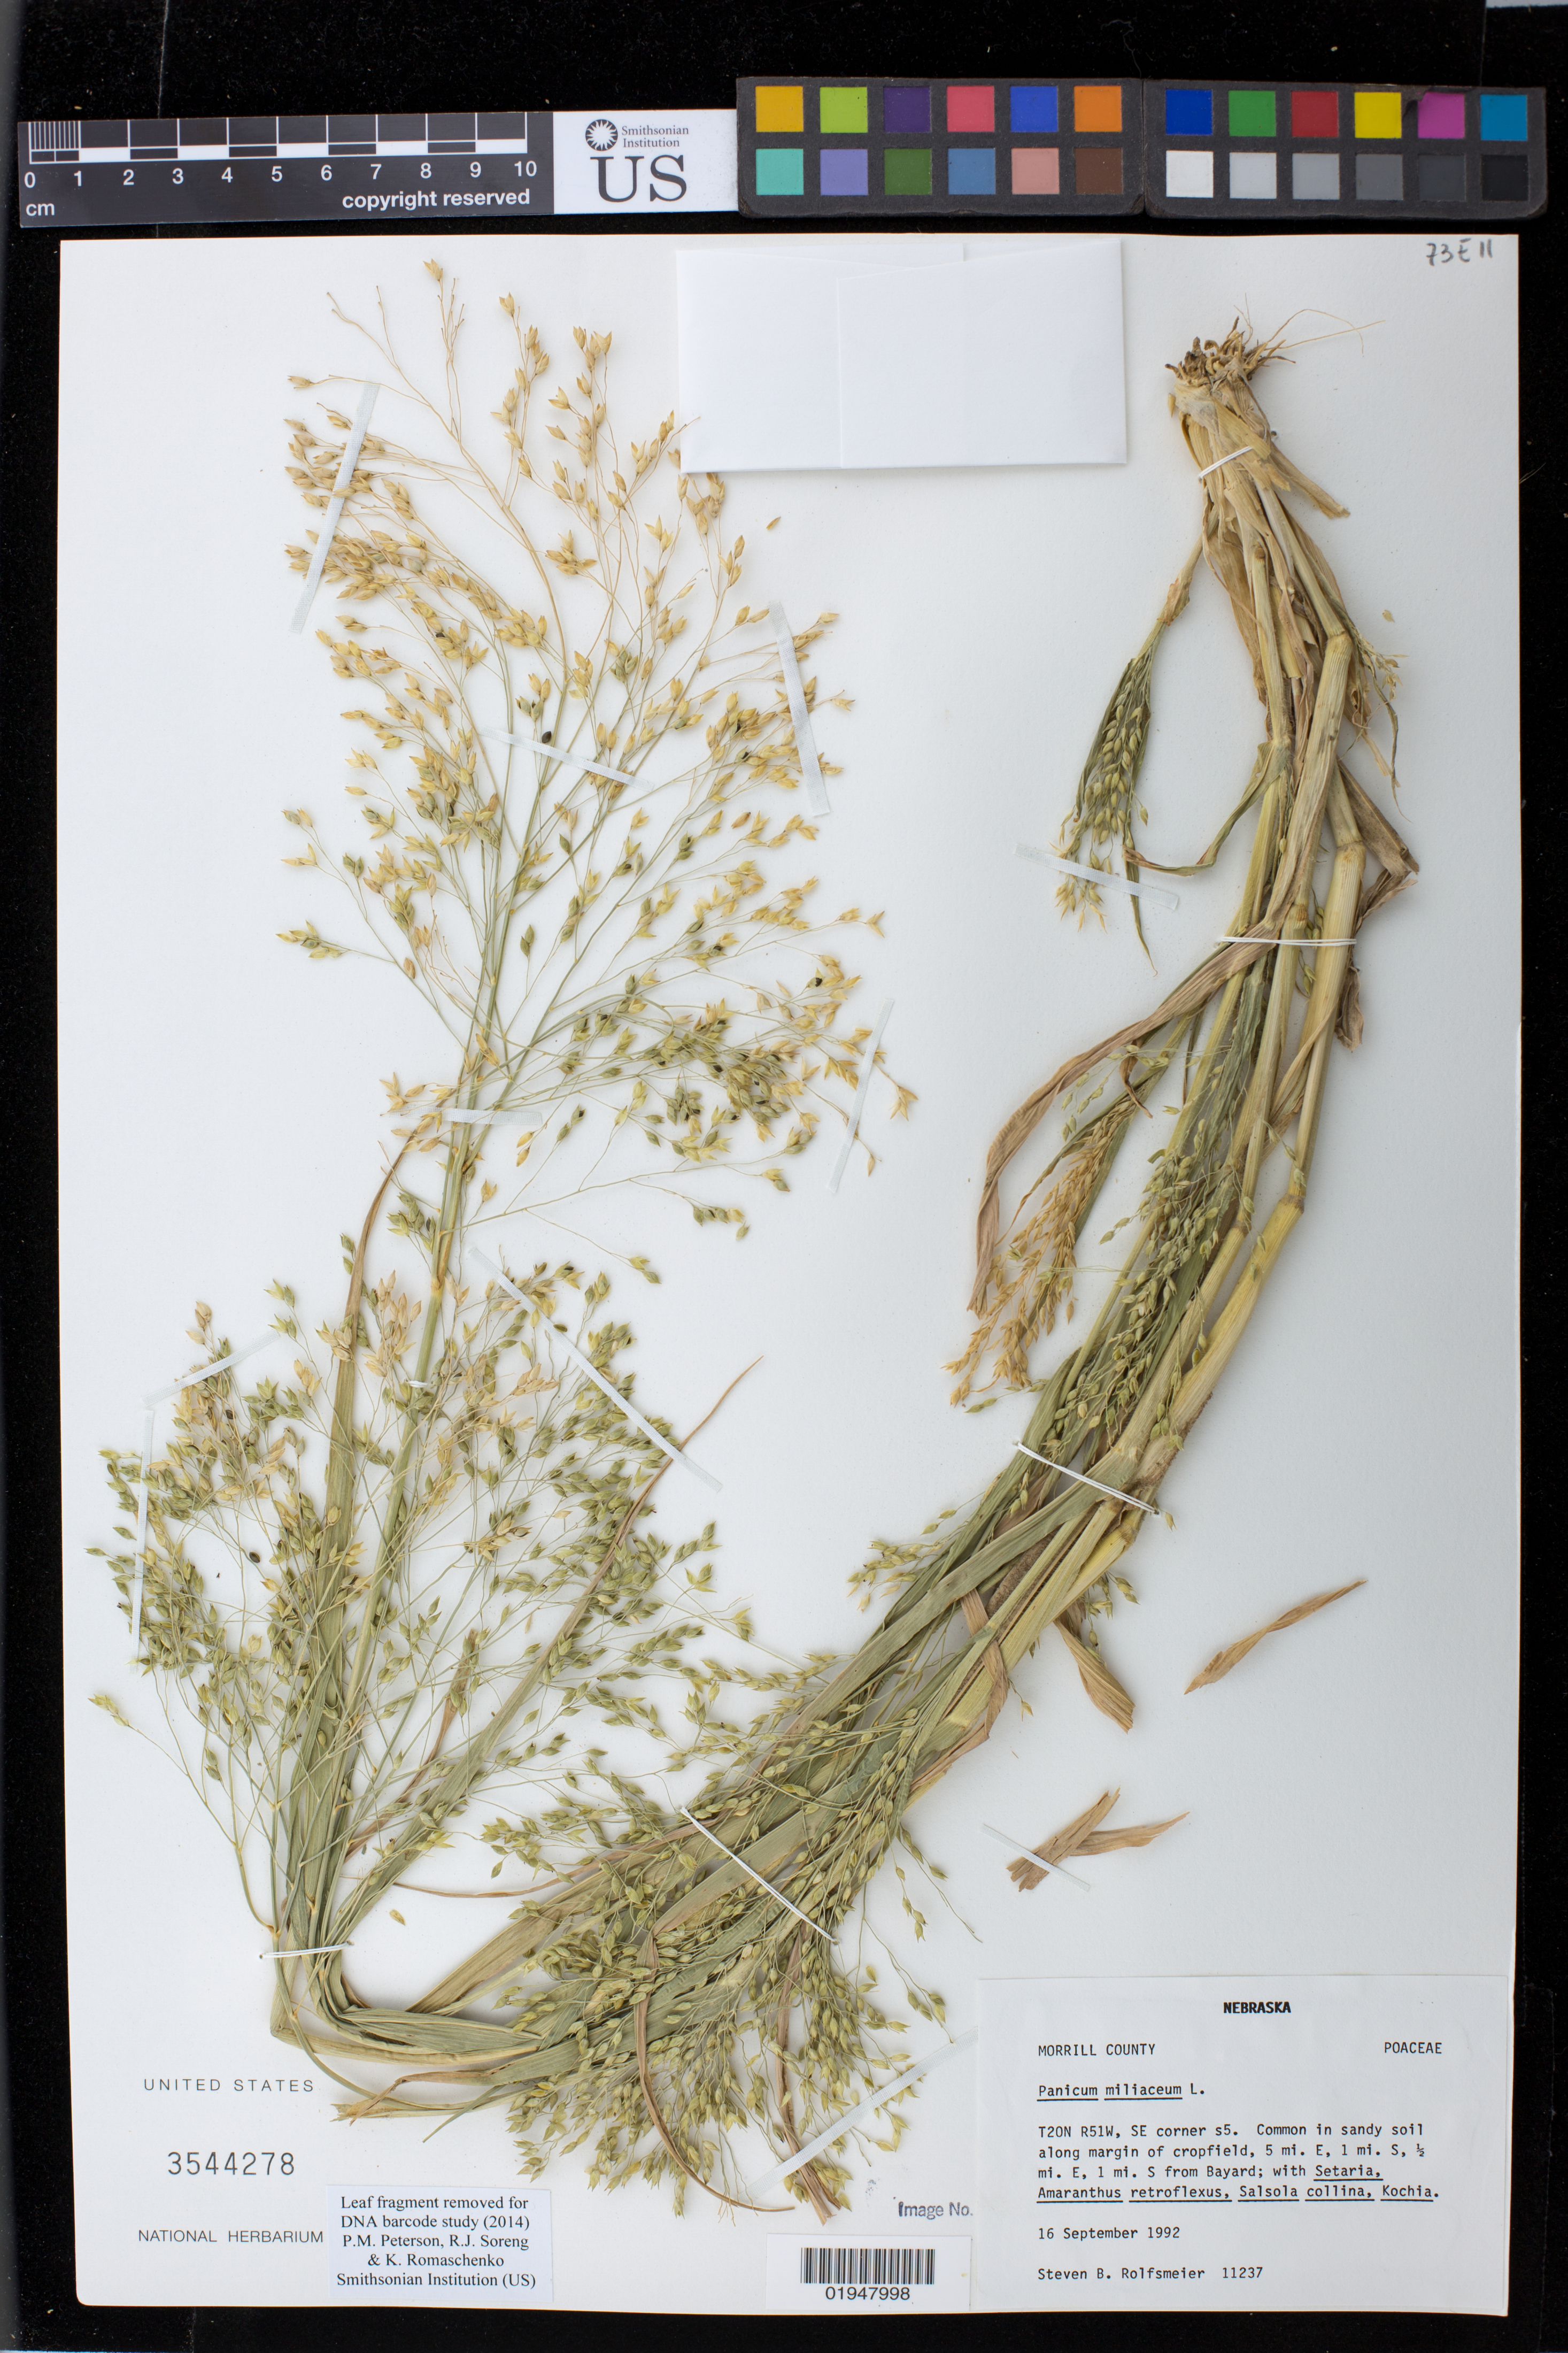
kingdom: Plantae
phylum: Tracheophyta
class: Liliopsida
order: Poales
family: Poaceae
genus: Panicum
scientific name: Panicum miliaceum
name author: L.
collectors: S. Rolfsmeier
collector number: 11237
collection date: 1992-09-16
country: United States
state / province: Nebraska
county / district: Morrill County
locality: T20N R51W, SE corner S5.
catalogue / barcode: US 3544278